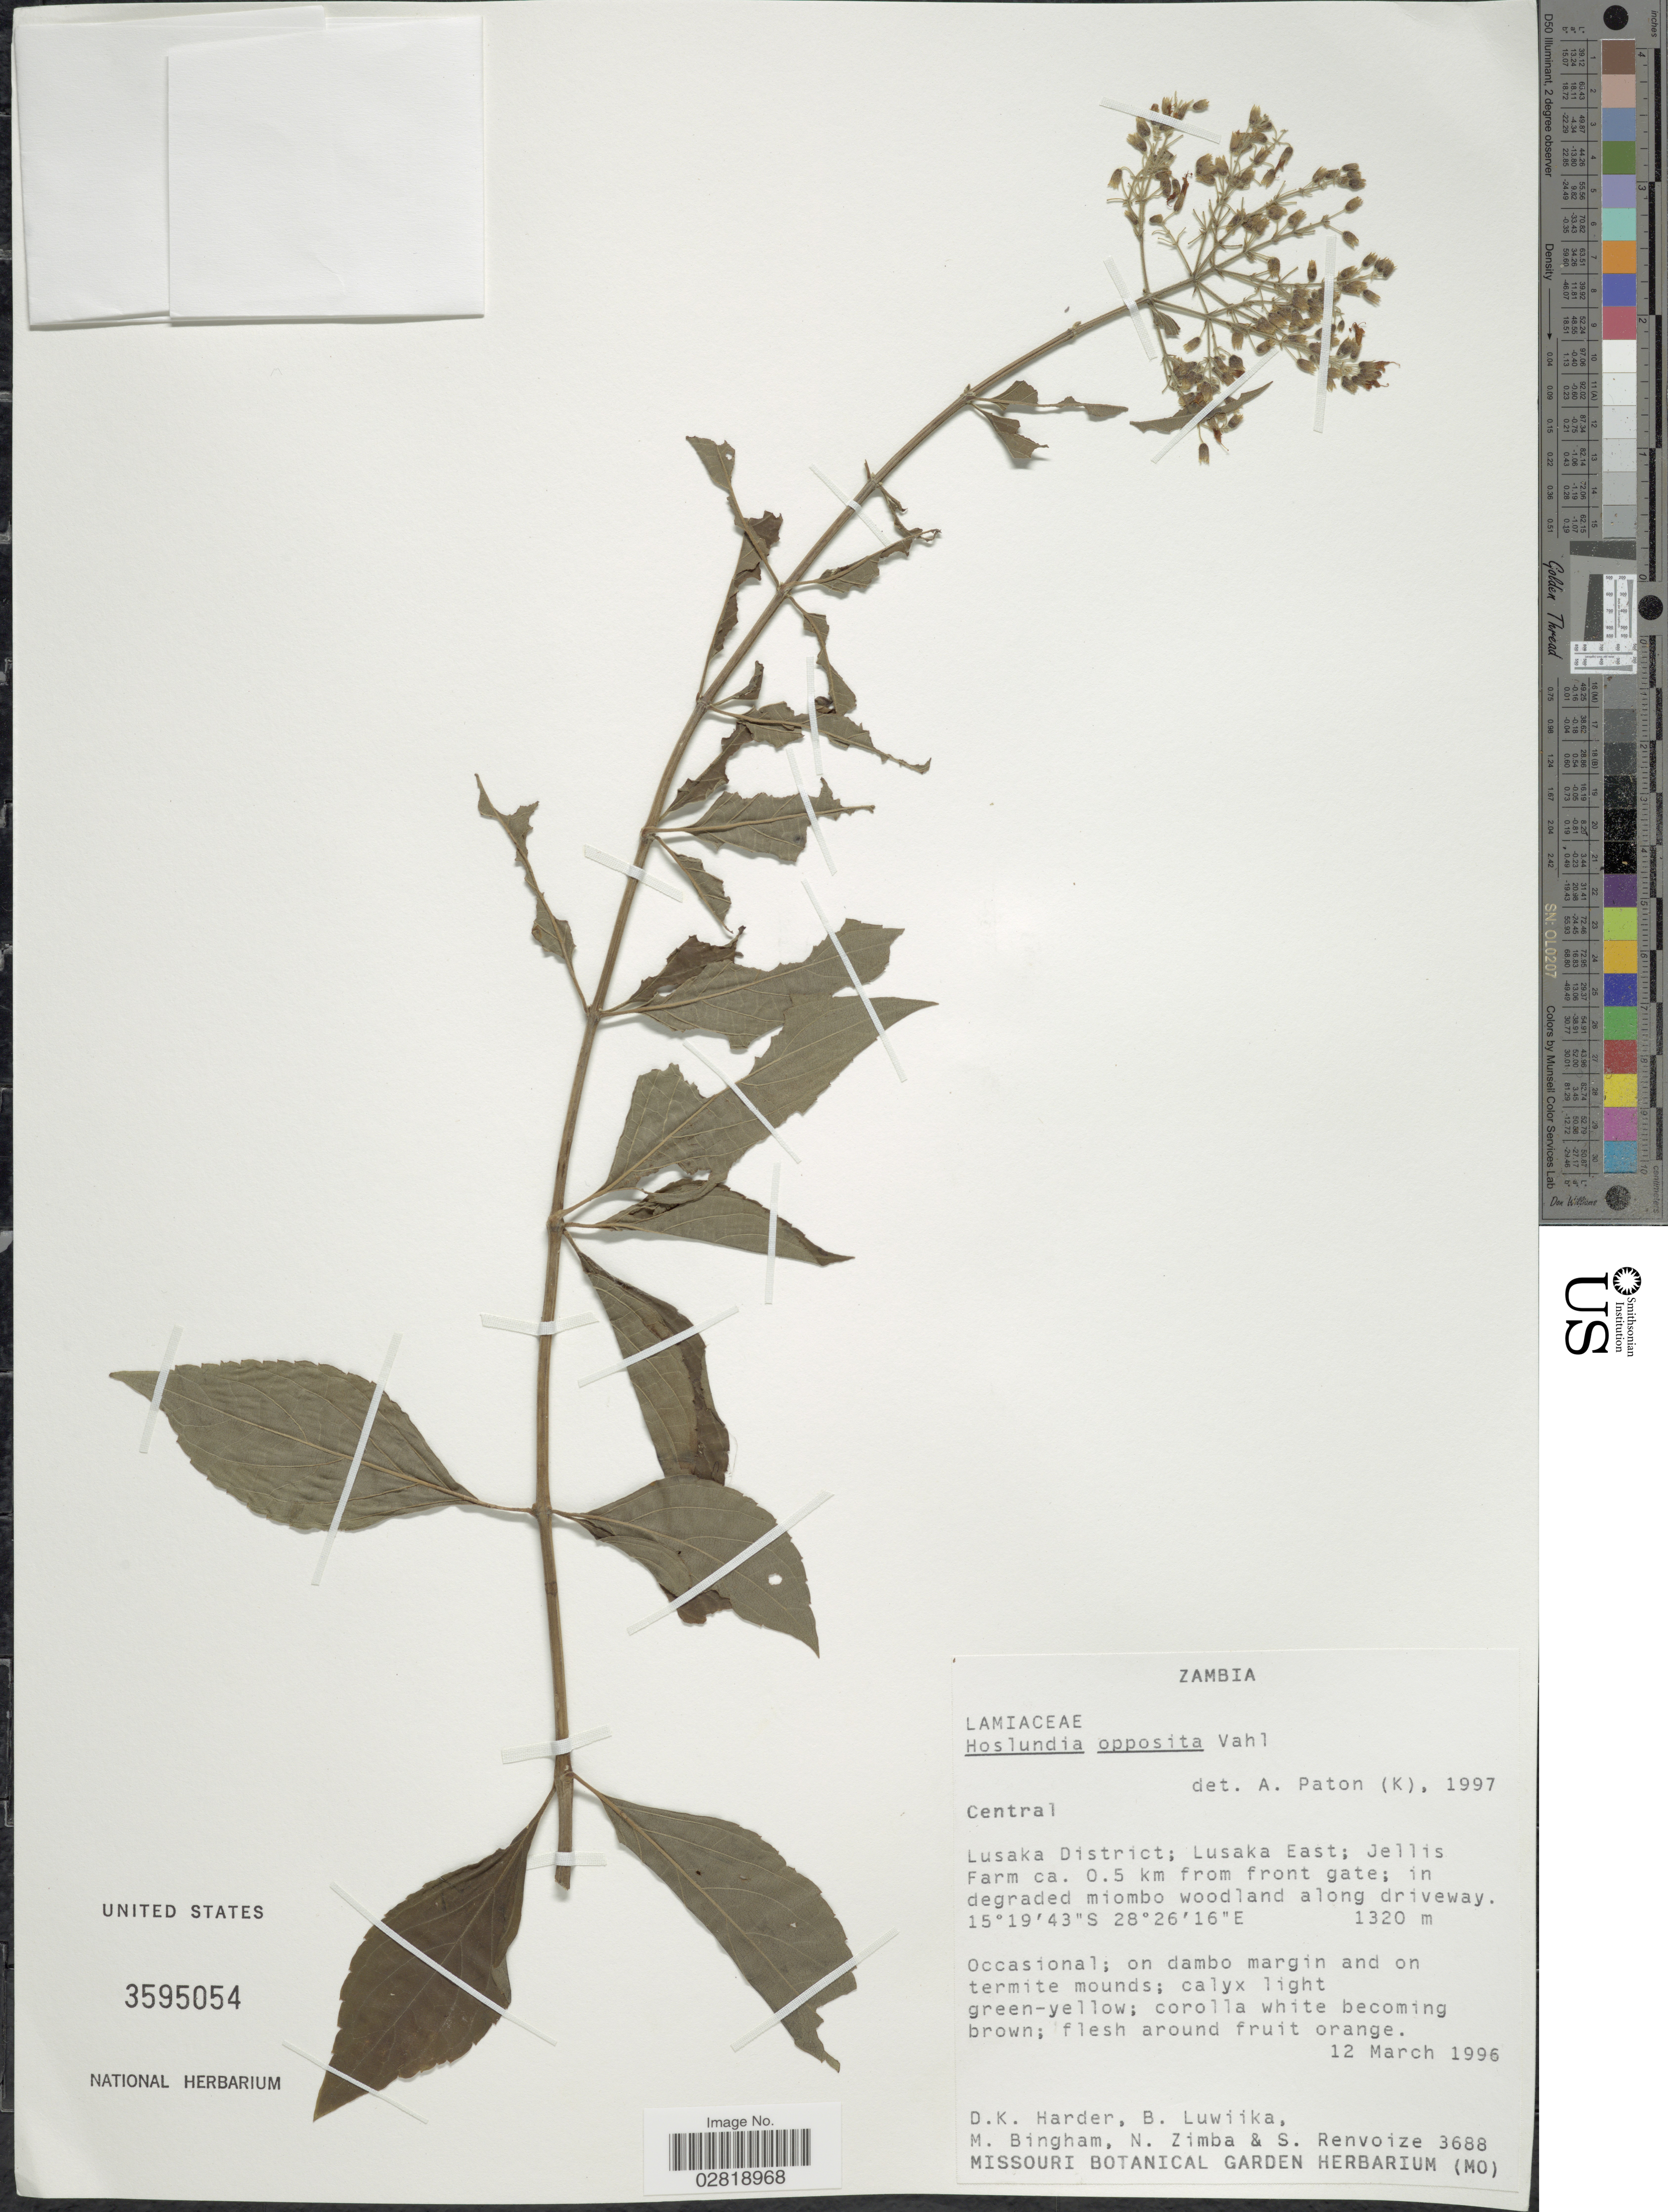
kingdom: Plantae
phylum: Tracheophyta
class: Magnoliopsida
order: Lamiales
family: Lamiaceae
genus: Hoslundia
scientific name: Hoslundia opposita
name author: Vahl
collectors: D. Harder, B. Luwiika, M. Bingham, N. Zimba & S. A. Renvoize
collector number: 3688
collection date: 1996-03-12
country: Zambia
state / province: Central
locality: Lusaka District; Lusaka East; Jellis Farm ca. 0.5 km from front gate.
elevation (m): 1320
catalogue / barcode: US 3595054